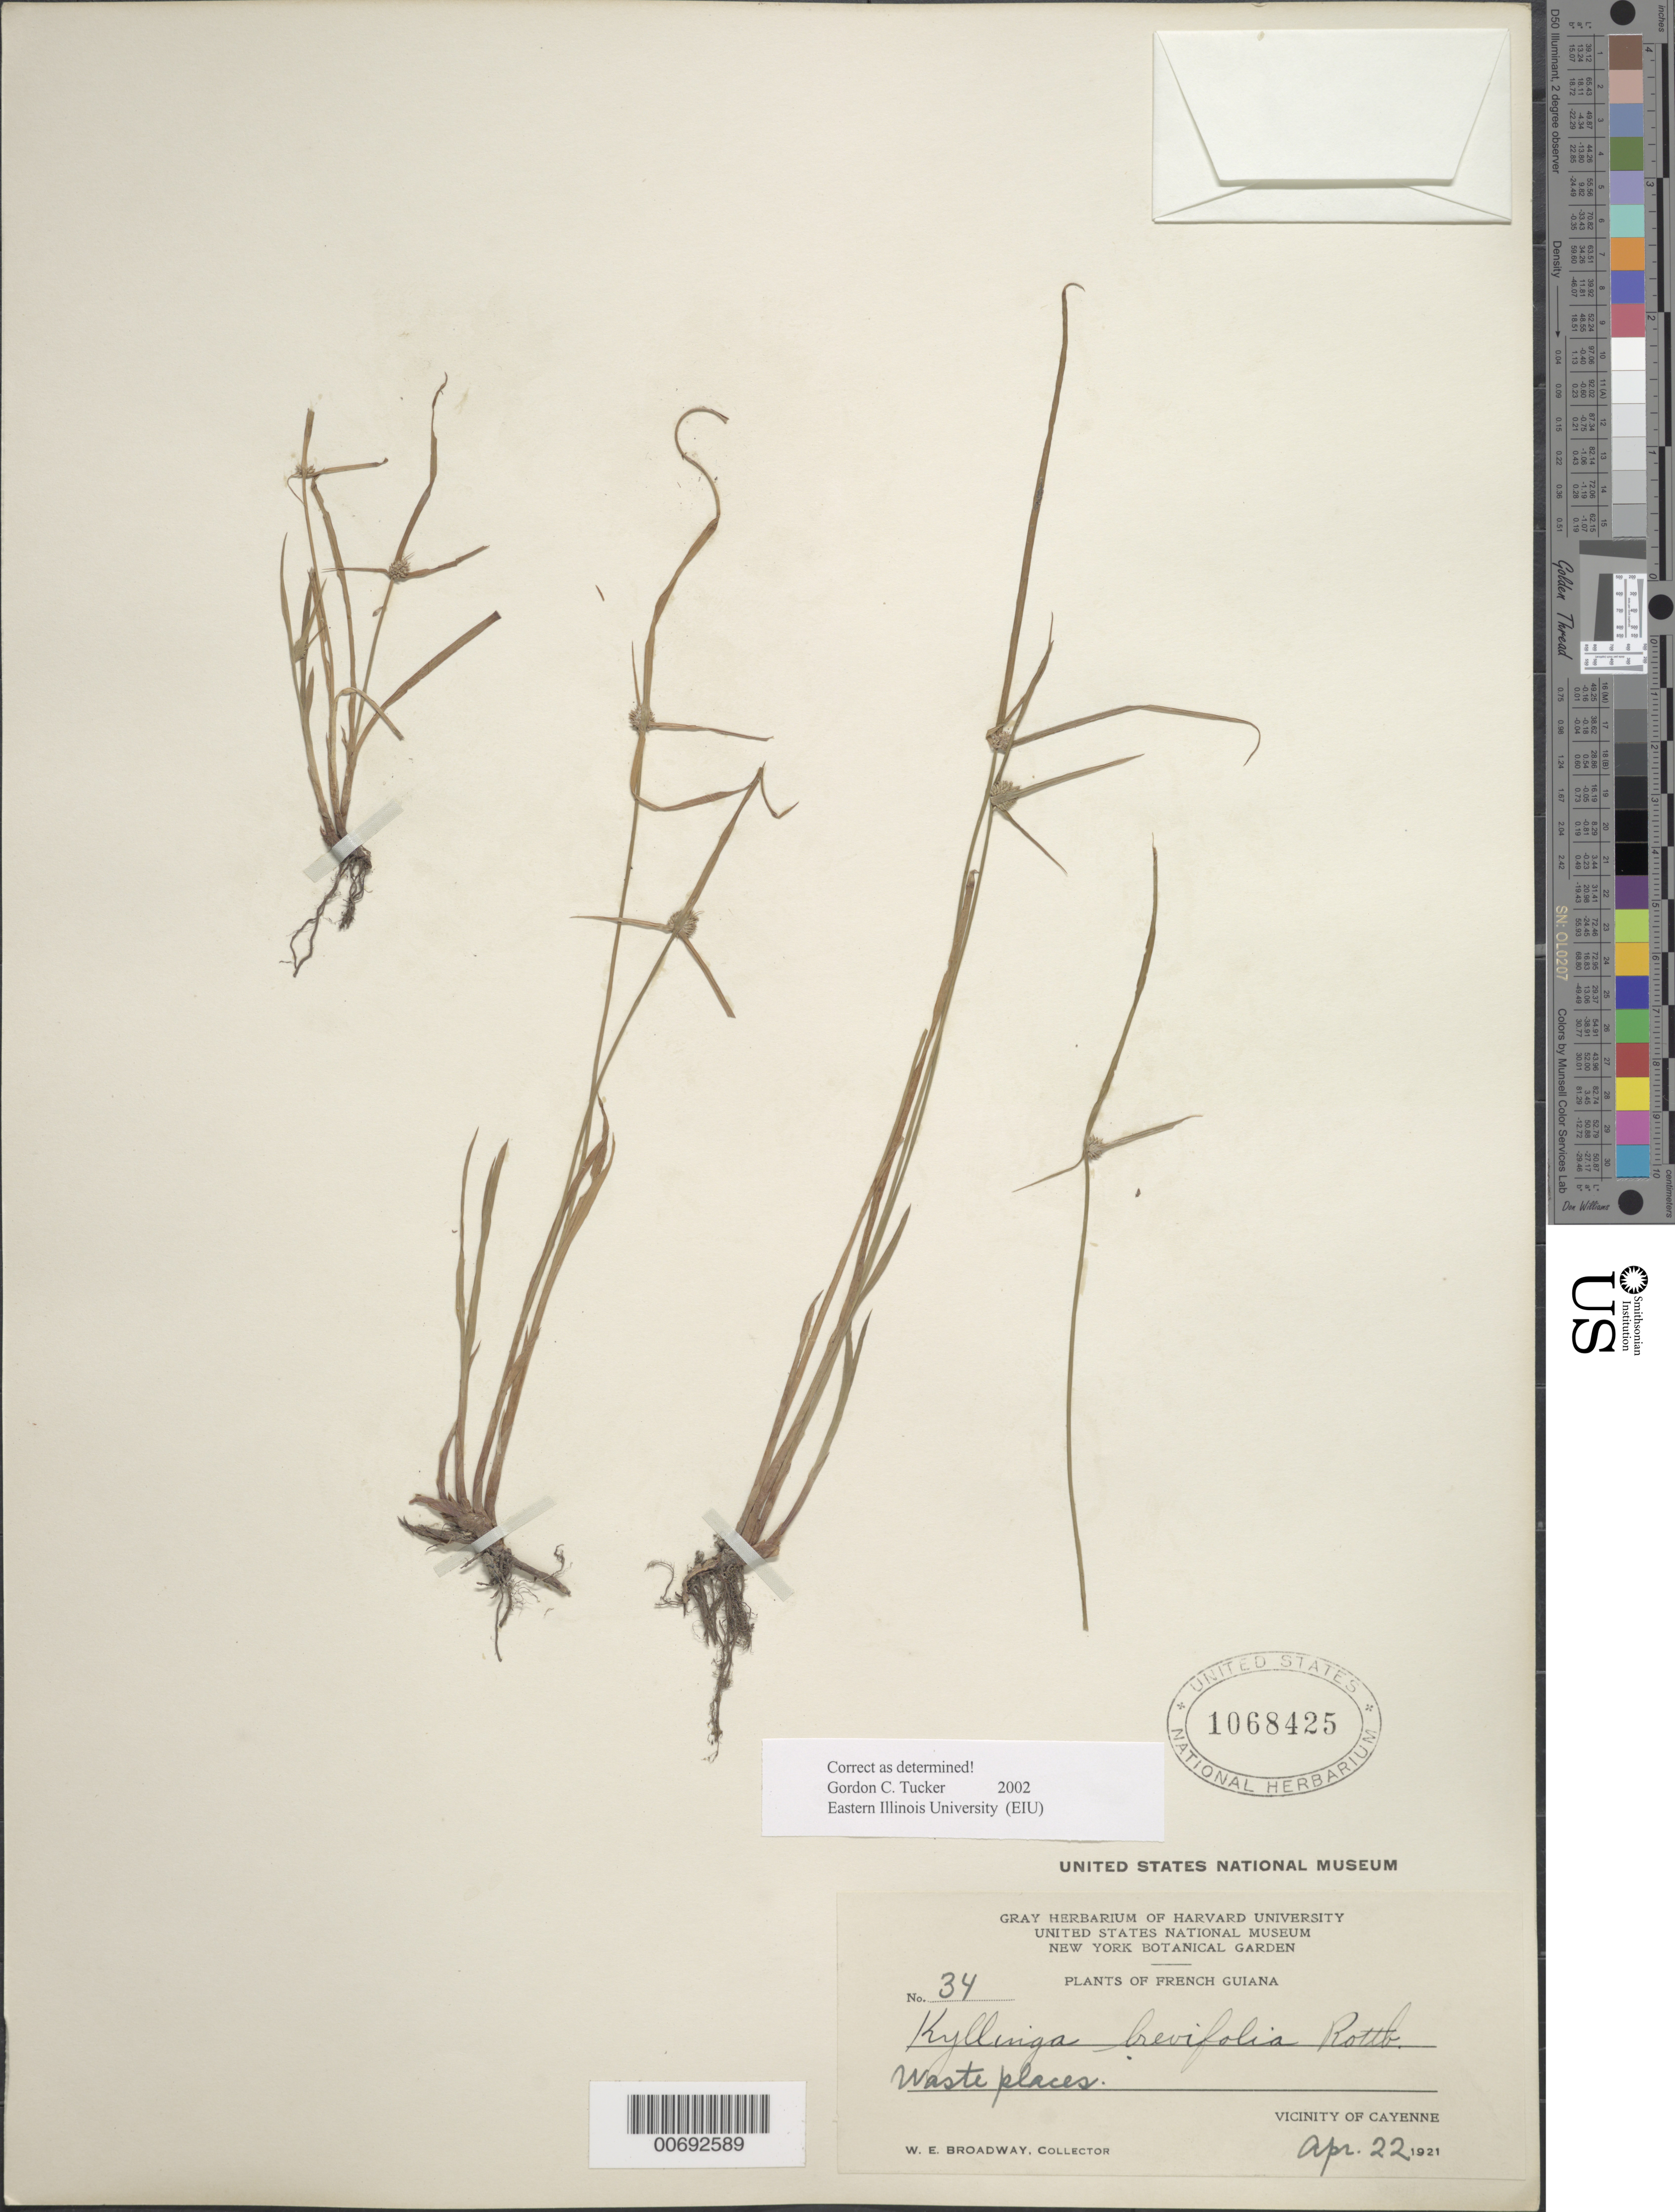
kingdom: Plantae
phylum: Tracheophyta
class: Liliopsida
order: Poales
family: Cyperaceae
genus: Cyperus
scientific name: Cyperus brevifolius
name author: (Rottb.) Hassk.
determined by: Strong, M. T., (US), Smithsonian Institution - National Museum of Natural History (UNITED STATES)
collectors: W. E. Broadway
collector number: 34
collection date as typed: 22-Apr-21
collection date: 1921-04-22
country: French Guiana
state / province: Cayenne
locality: Cayenne, vic.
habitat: Waste places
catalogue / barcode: US 1068425